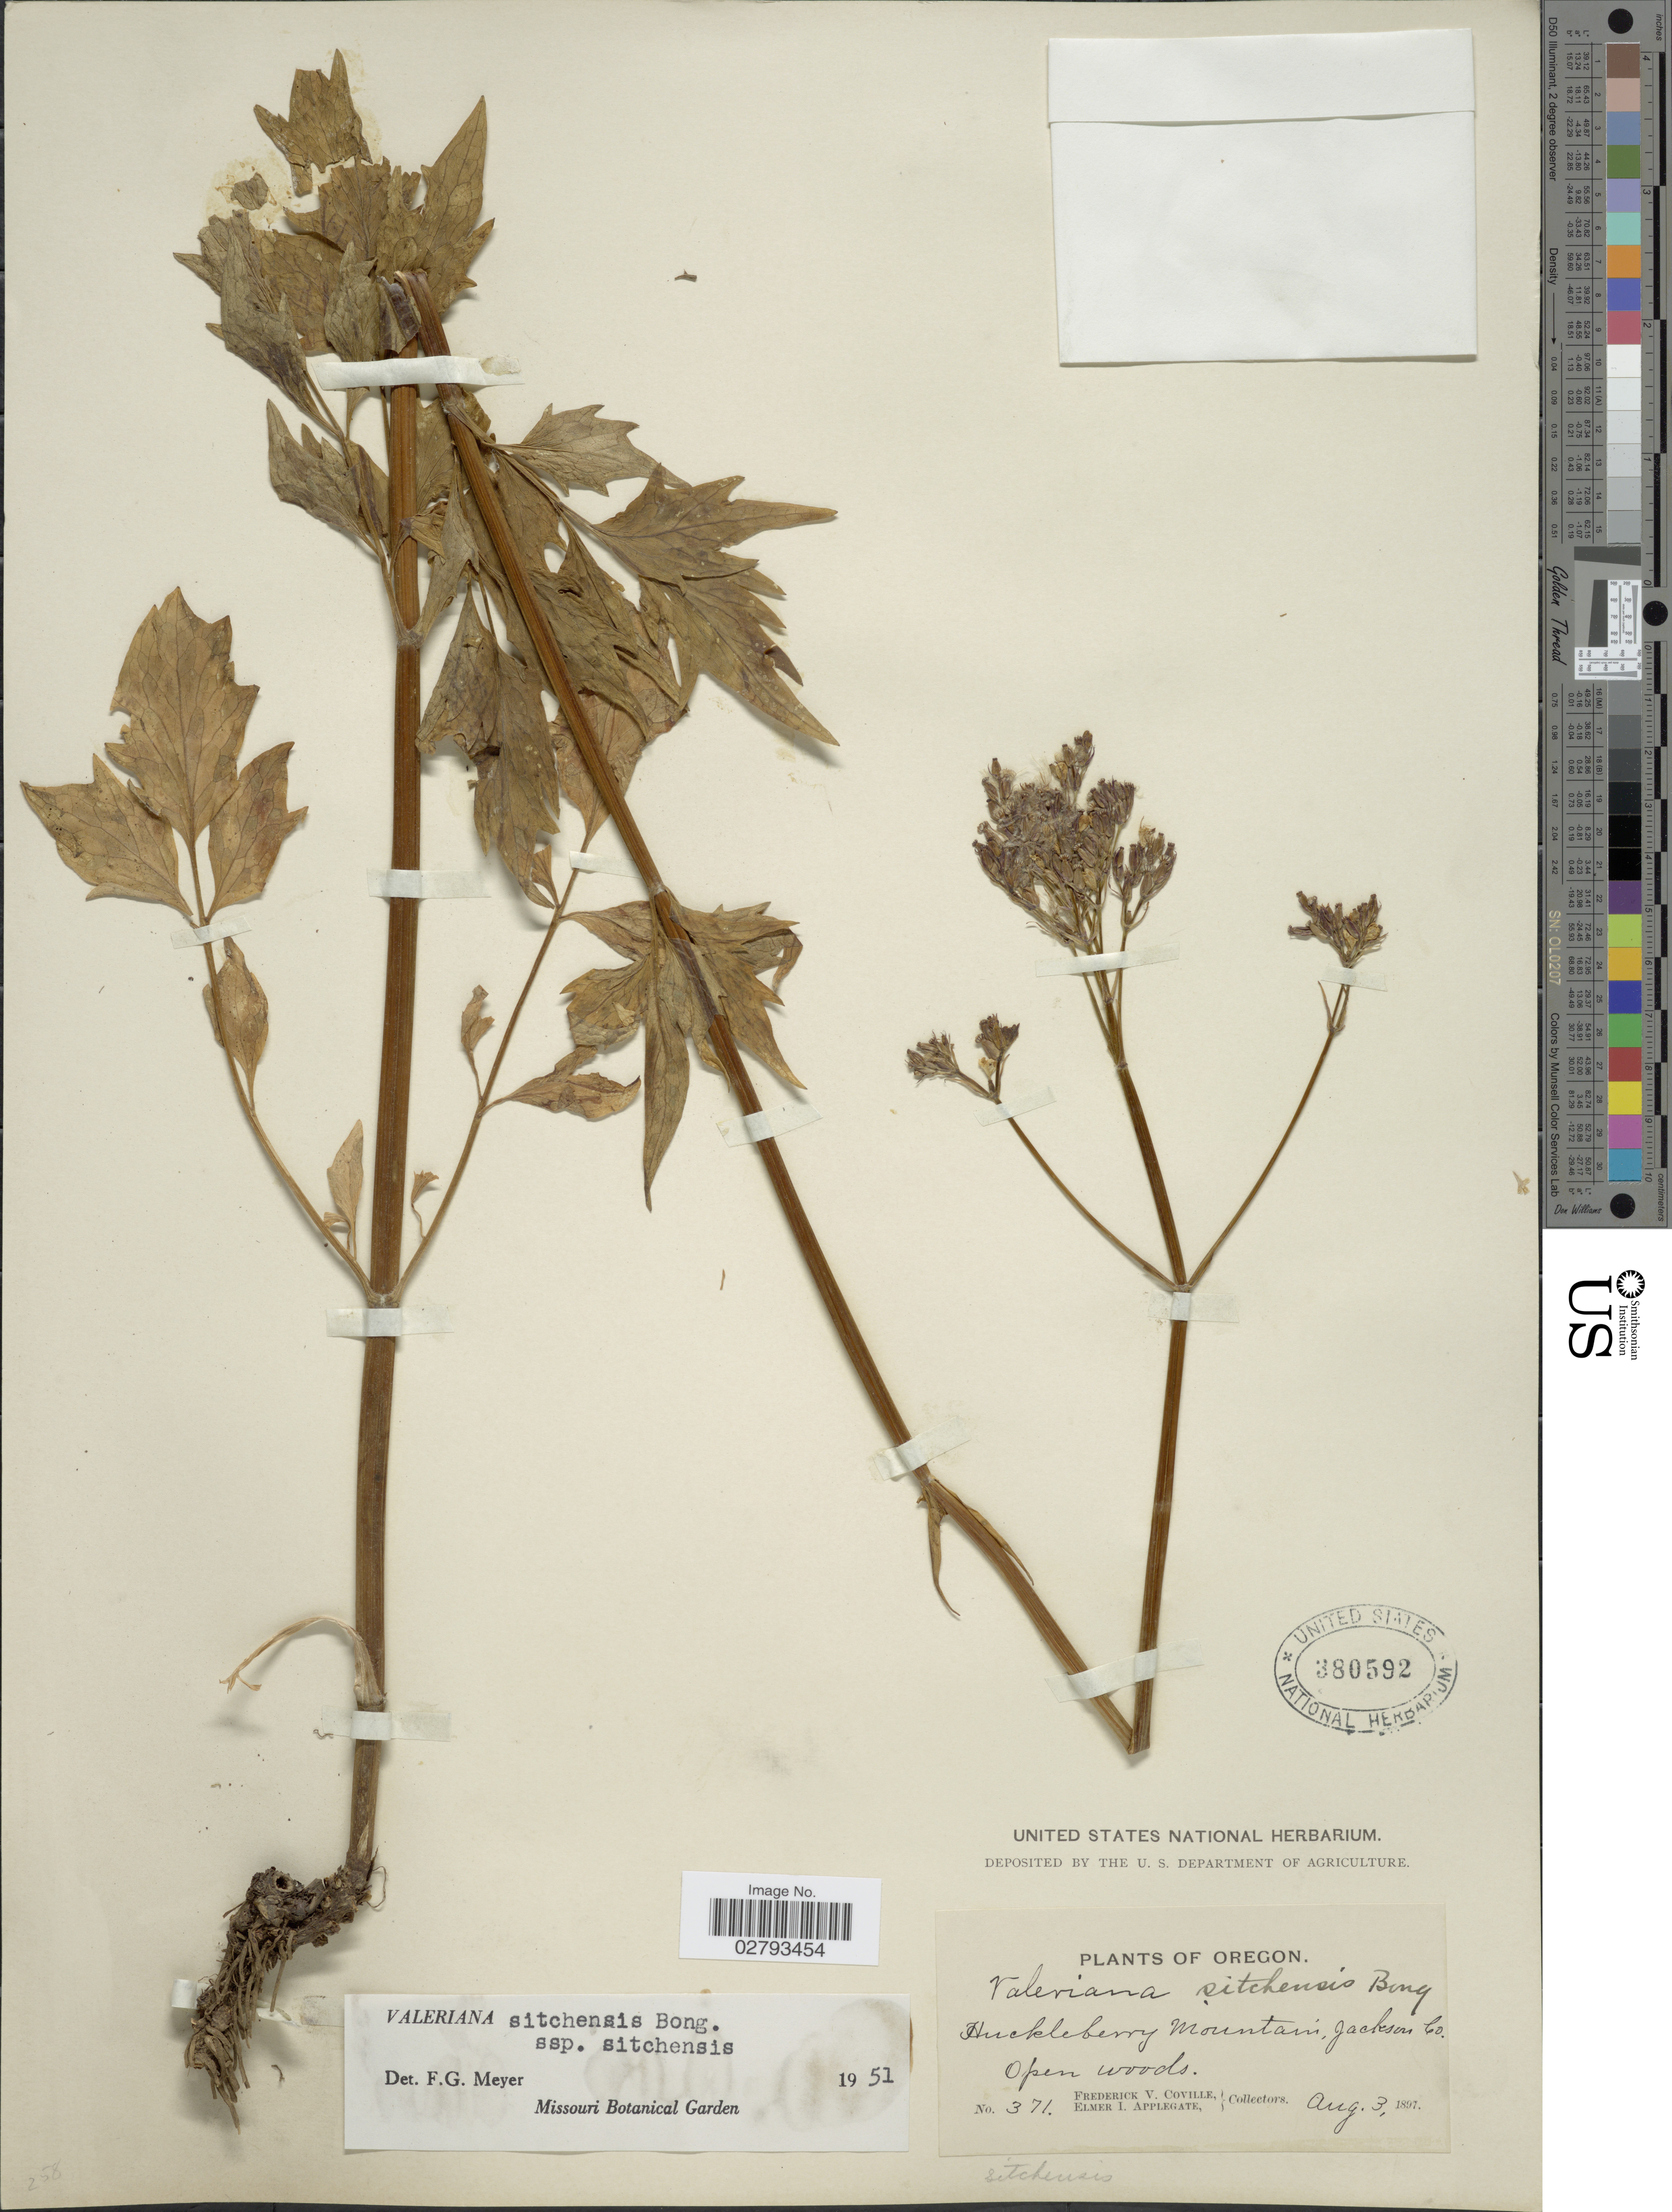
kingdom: Plantae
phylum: Tracheophyta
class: Magnoliopsida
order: Dipsacales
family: Caprifoliaceae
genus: Valeriana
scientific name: Valeriana sitchensis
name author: Bong.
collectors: F. V. Coville & E. I. Applegate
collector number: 371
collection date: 1897-08-03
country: United States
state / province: Oregon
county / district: Jackson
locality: Huckleberry Mountains, Jackson Co.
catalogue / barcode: US 380592